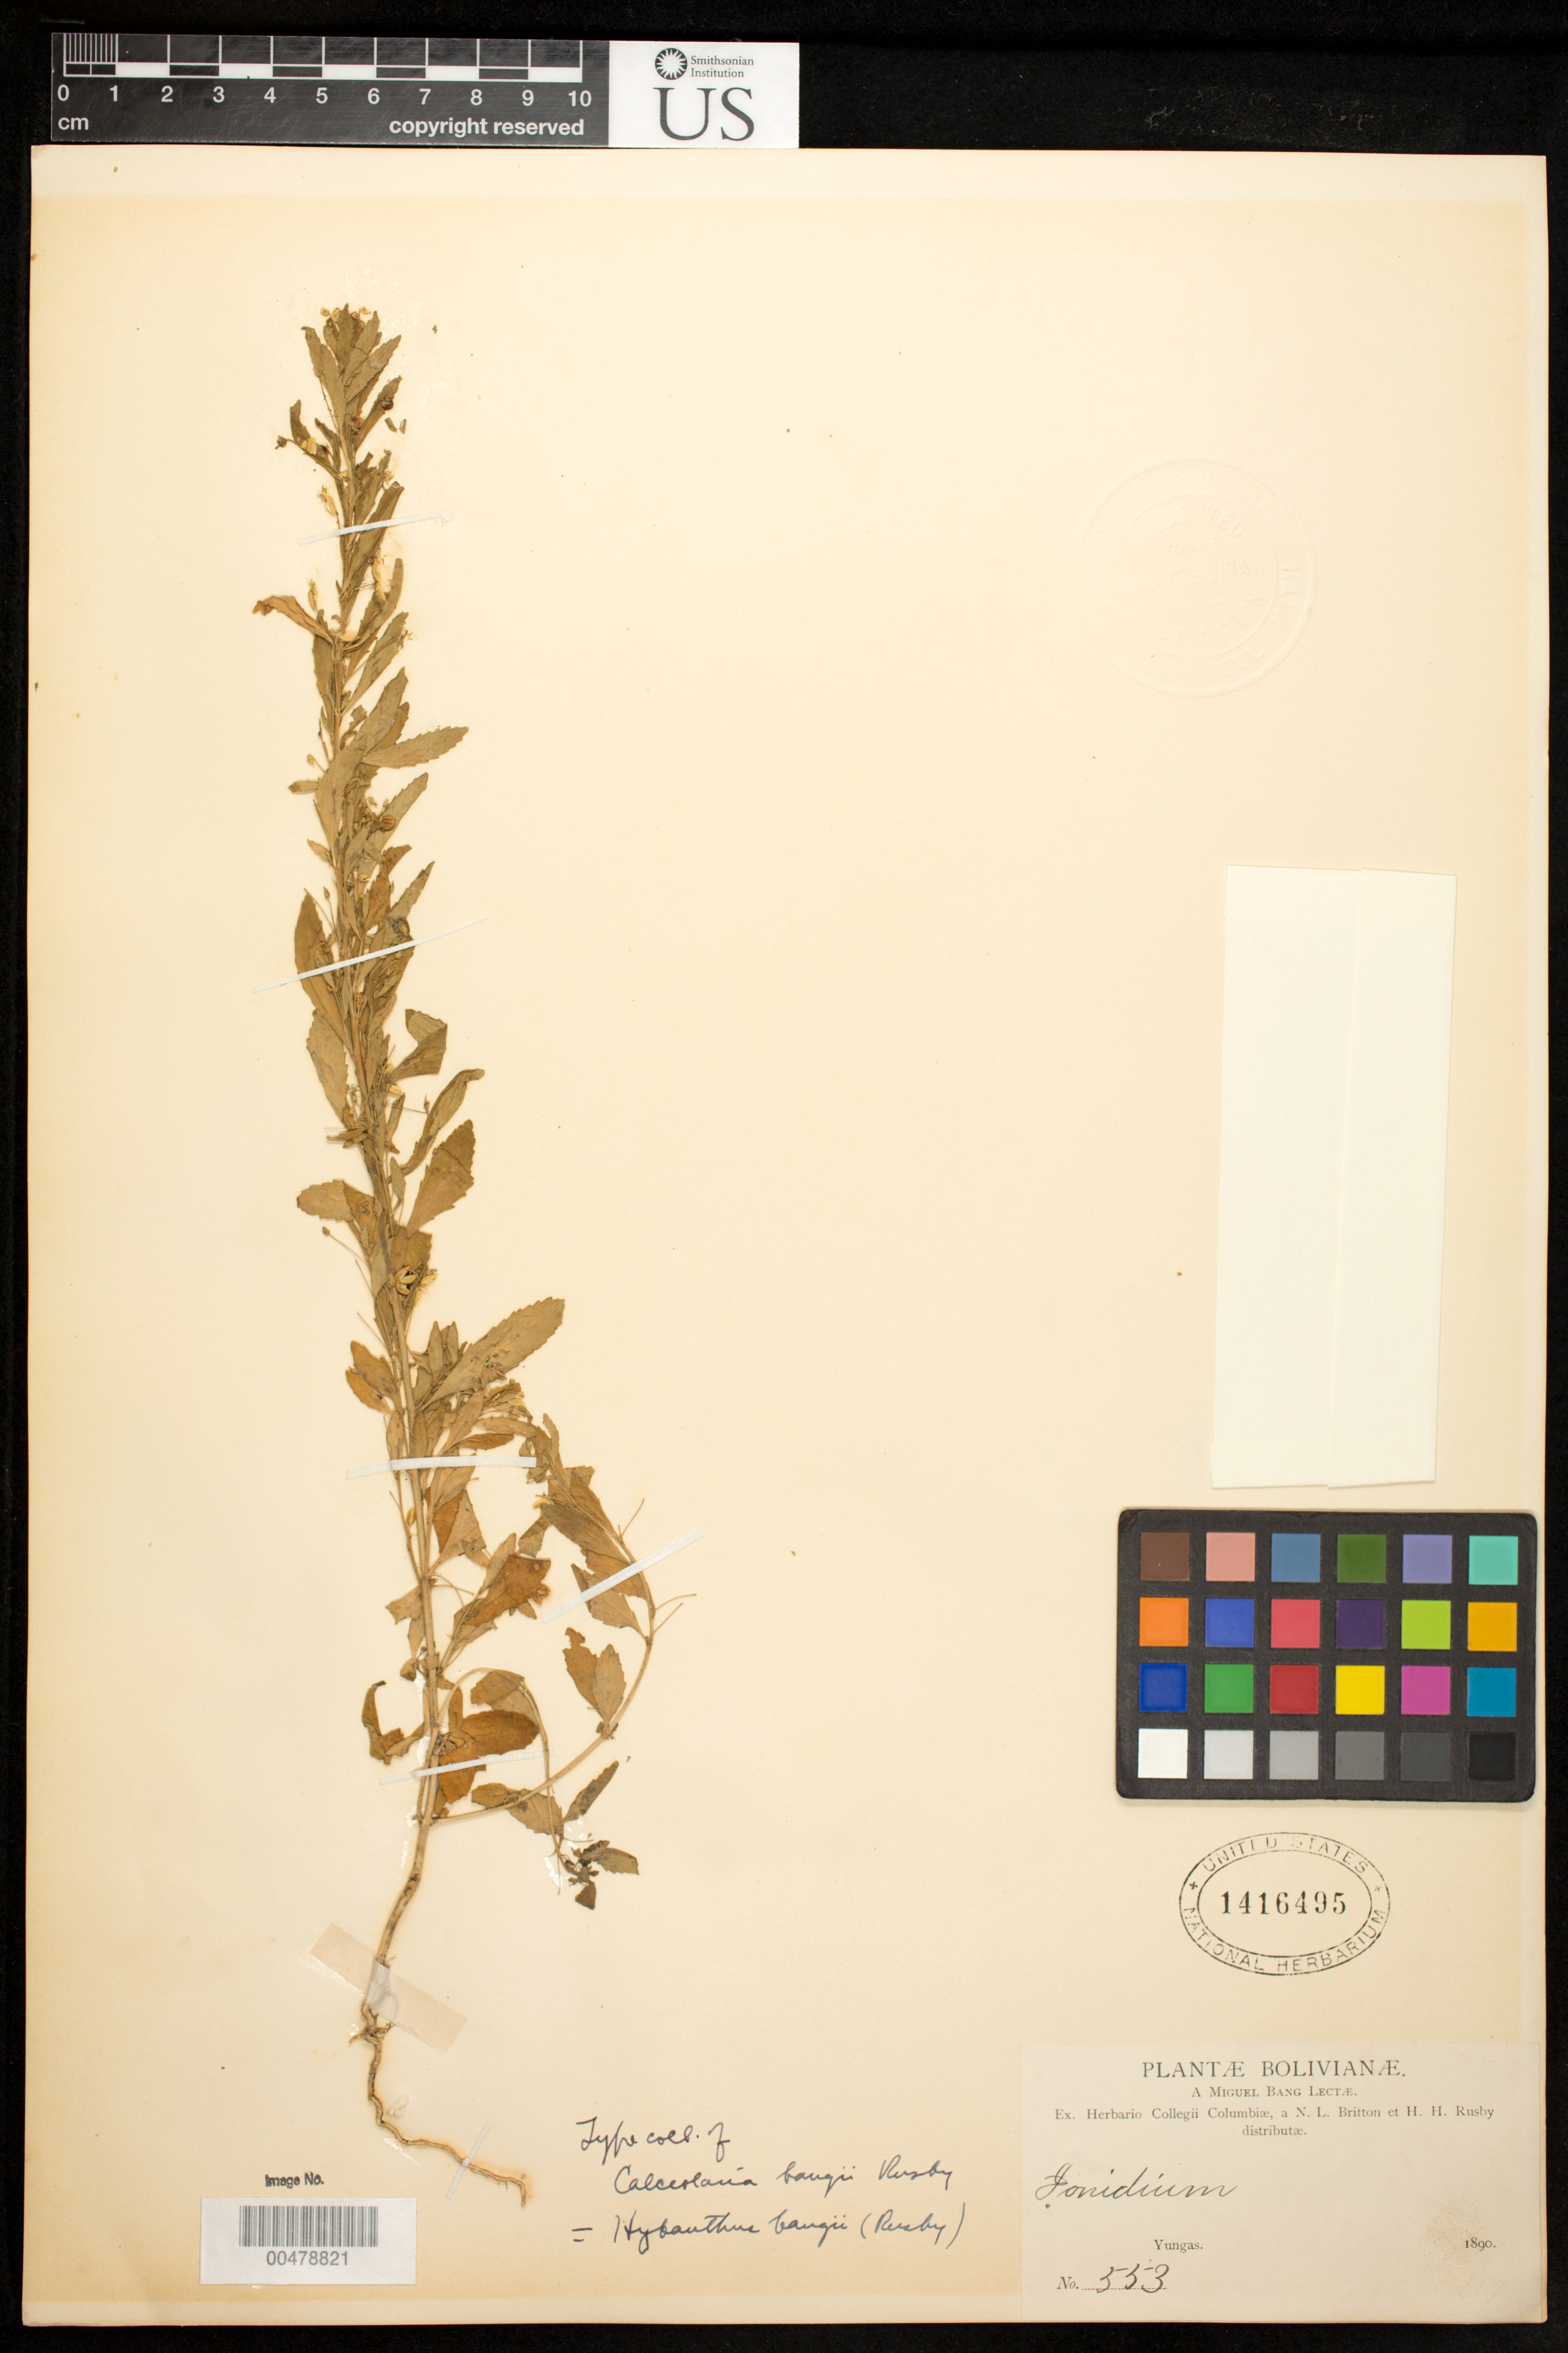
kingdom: Plantae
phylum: Tracheophyta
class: Magnoliopsida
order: Malpighiales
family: Violaceae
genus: Calceolaria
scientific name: Calceolaria bangii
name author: Rusby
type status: Isotype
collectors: M. Bang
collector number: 553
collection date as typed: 1890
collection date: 1890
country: Bolivia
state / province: La Paz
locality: Yungas.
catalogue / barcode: US 1416495